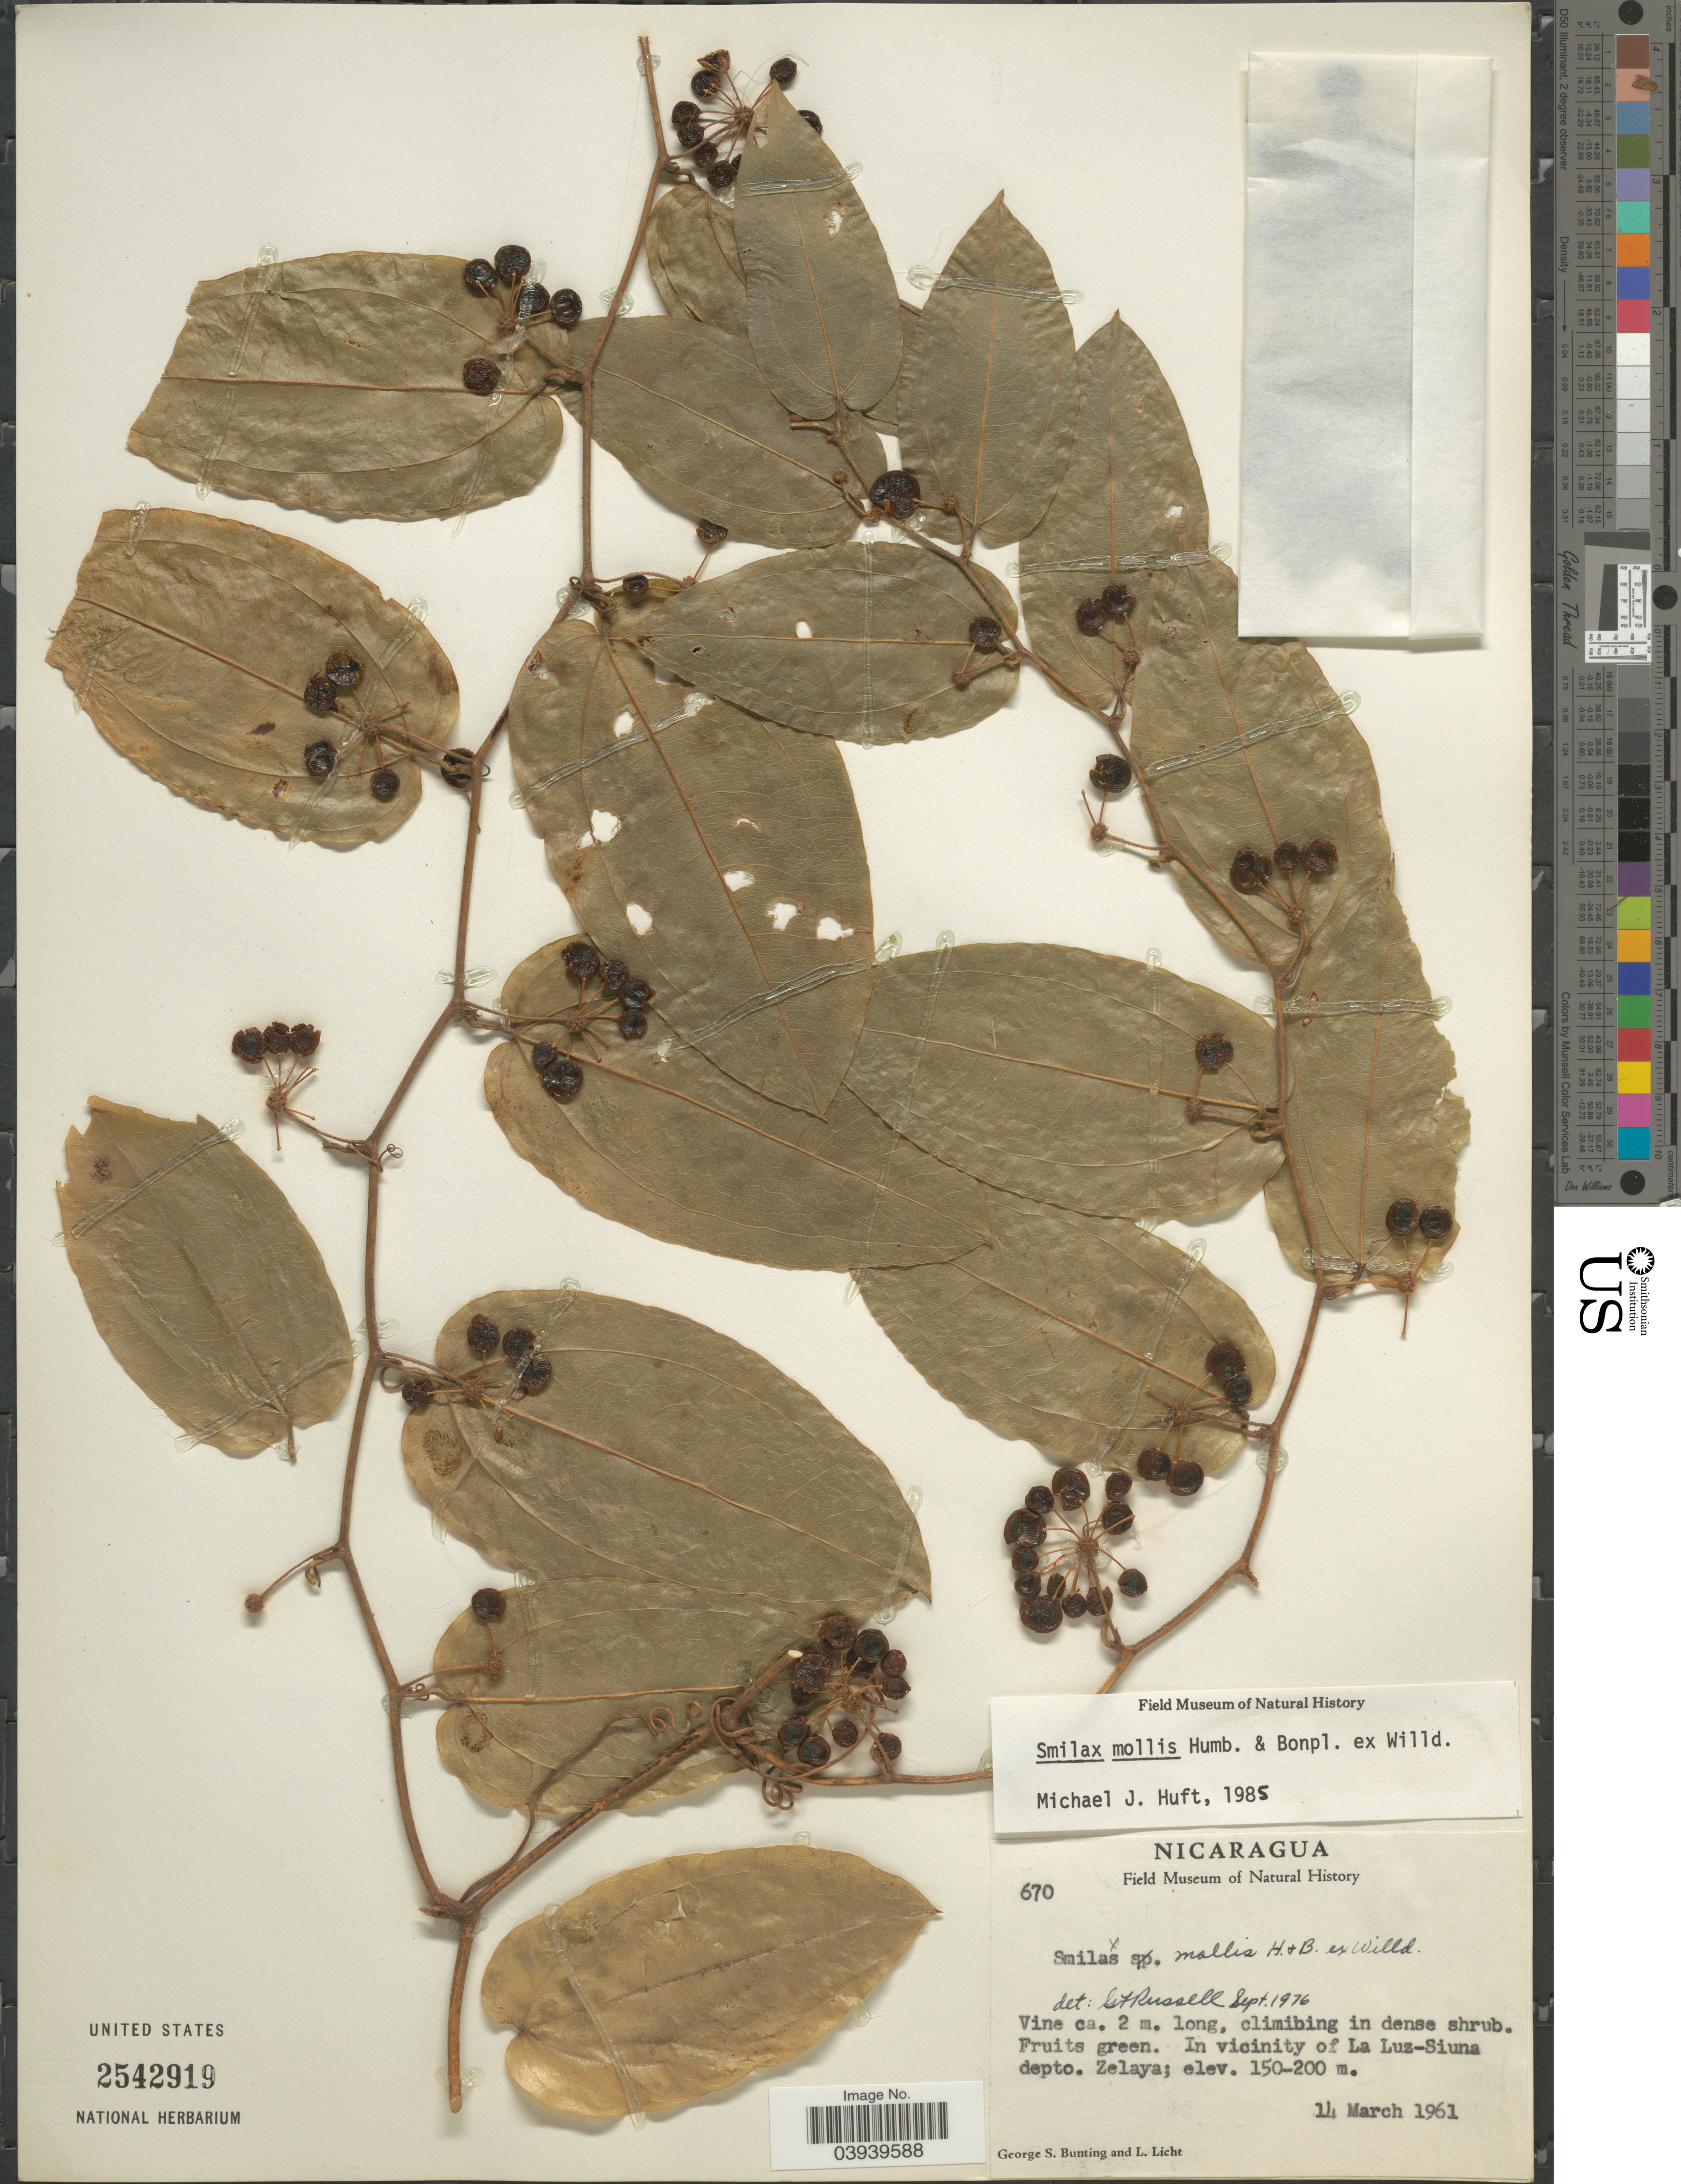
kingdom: Plantae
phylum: Tracheophyta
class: Liliopsida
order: Liliales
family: Smilacaceae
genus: Smilax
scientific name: Smilax mollis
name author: Humb. & Bonpl. ex Willd.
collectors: G. S. Bunting & L. Licht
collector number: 670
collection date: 1961-03-14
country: Nicaragua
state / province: Atlántico Norte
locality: In vicinity of La Luz-Siuna depto. Zelaya.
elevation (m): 150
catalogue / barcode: US 2542919